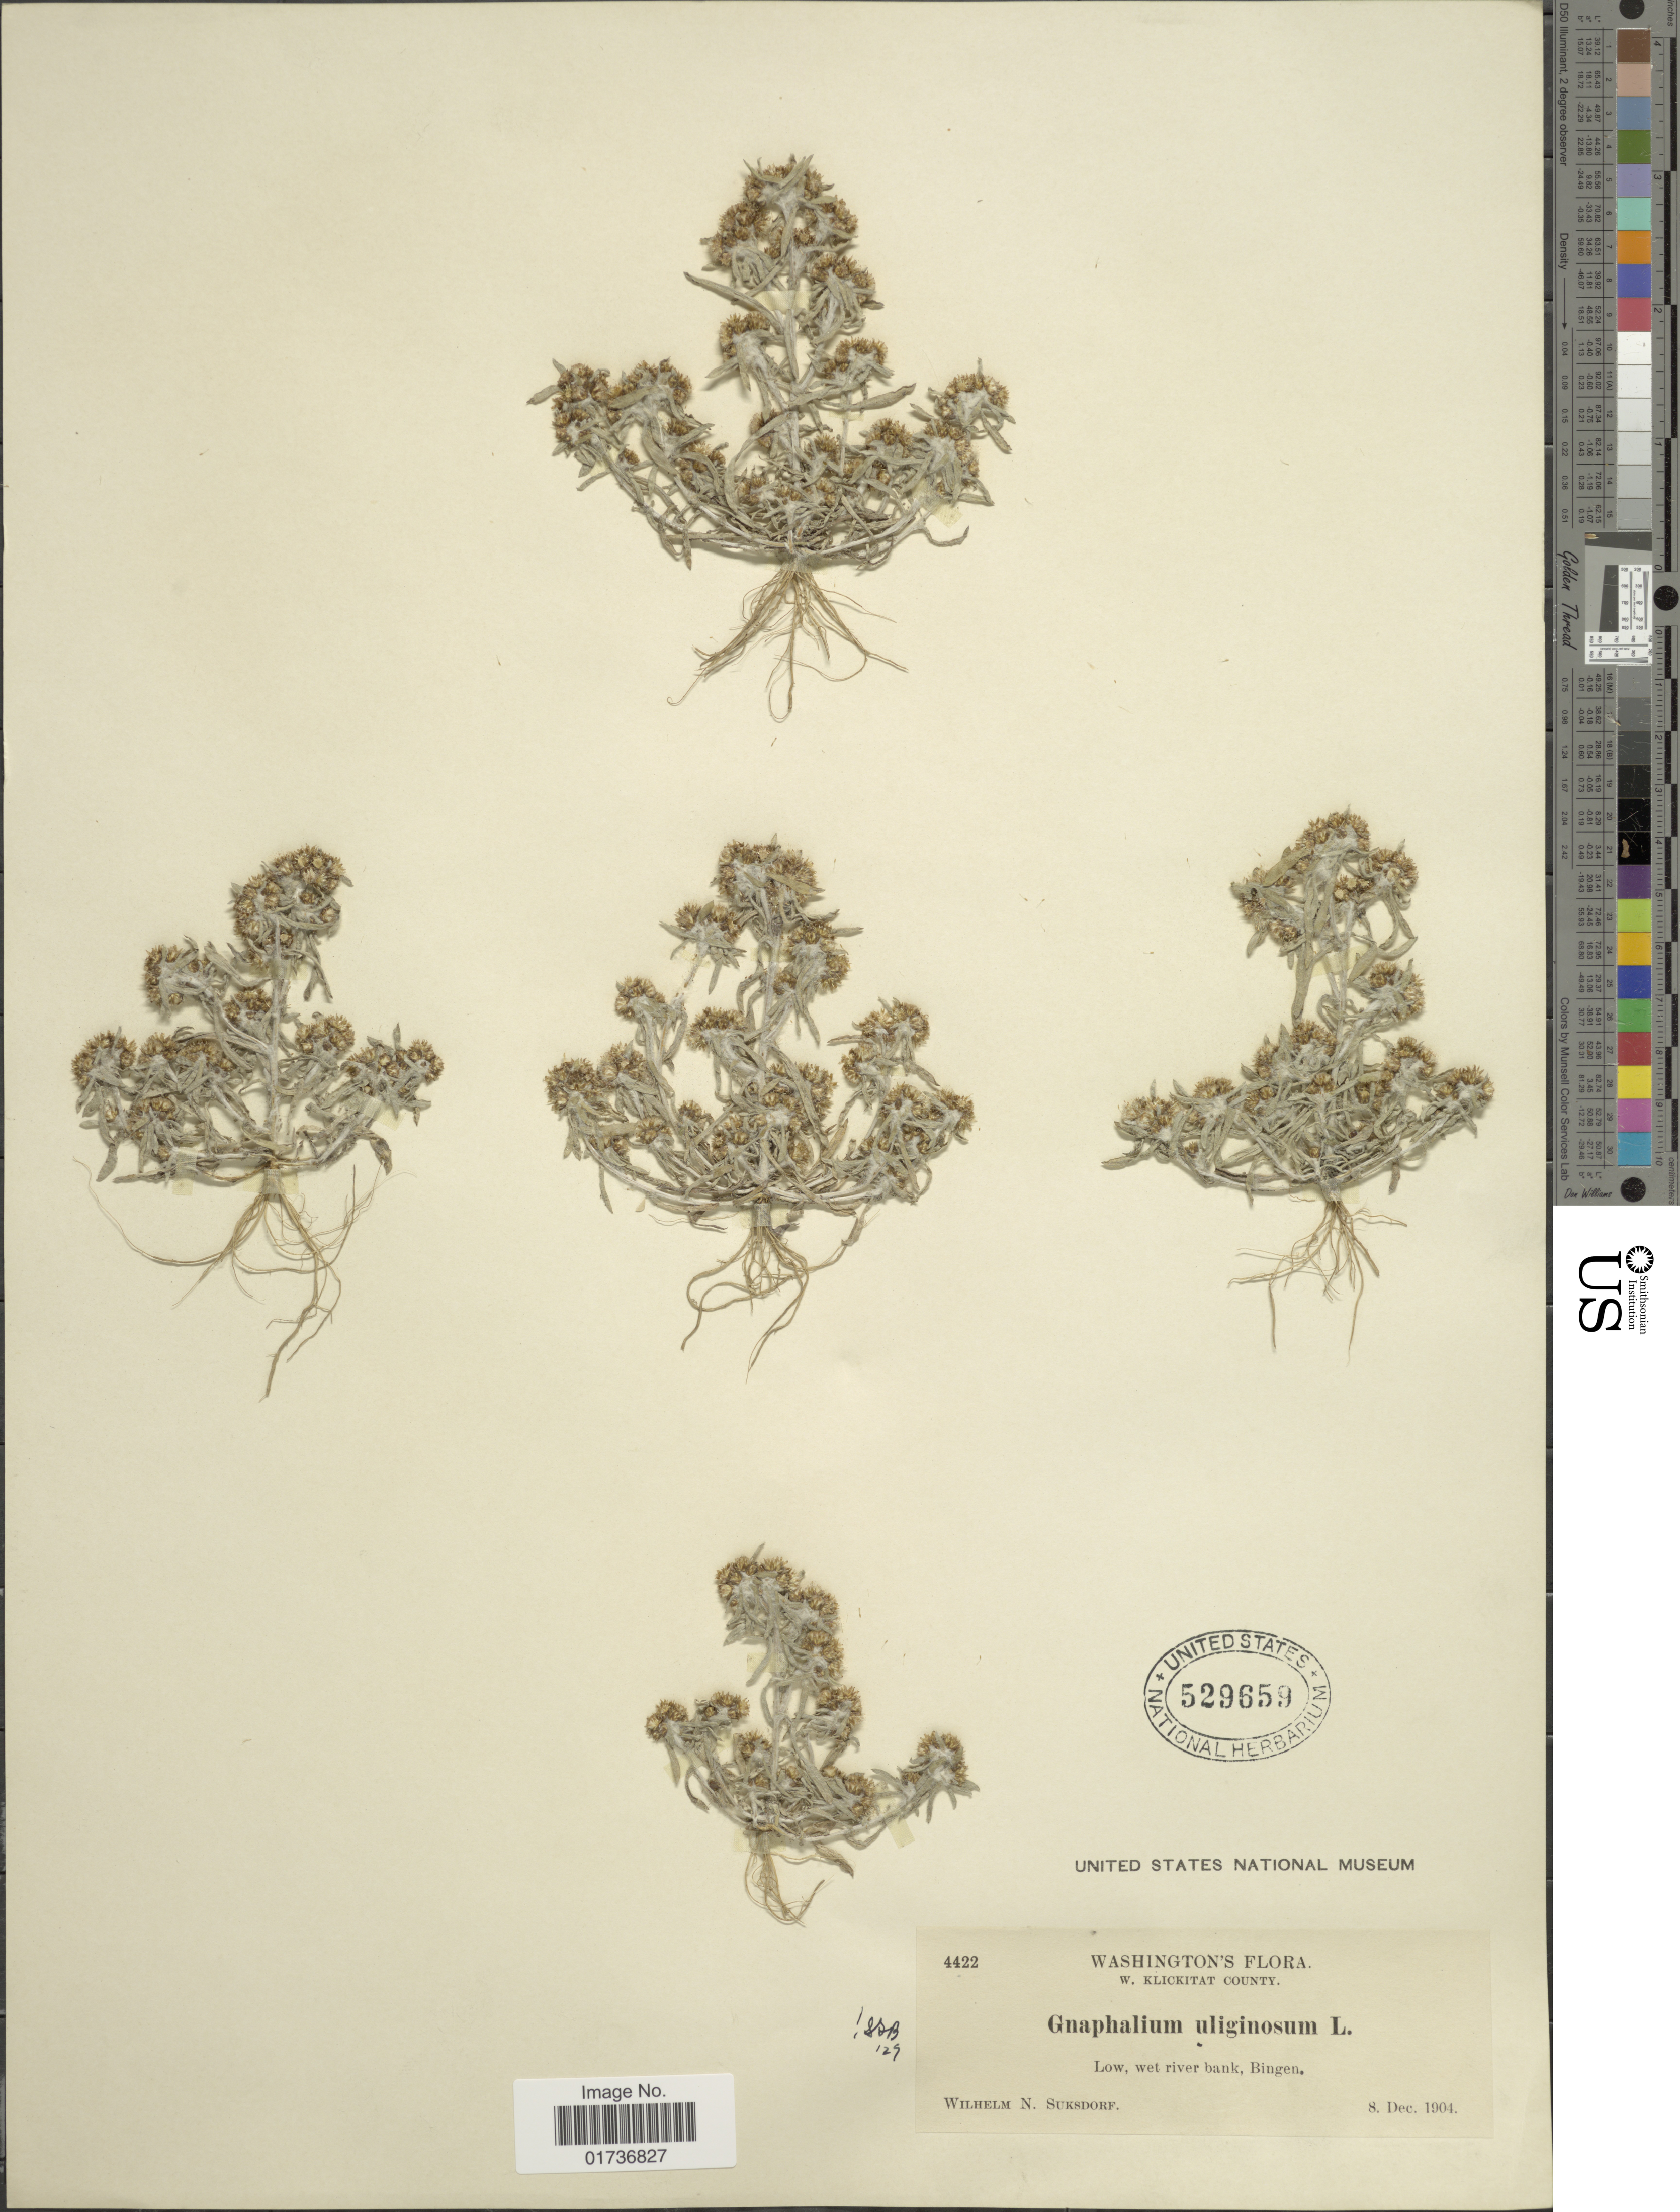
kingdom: Plantae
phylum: Tracheophyta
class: Magnoliopsida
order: Asterales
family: Asteraceae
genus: Gnaphalium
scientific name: Gnaphalium uliginosum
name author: L.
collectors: W. N. Suksdorf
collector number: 4422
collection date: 1904-12-08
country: United States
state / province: Washington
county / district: Klickitat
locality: W. Klickitat County, Low, wet river bank, Bingen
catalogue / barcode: US 529659